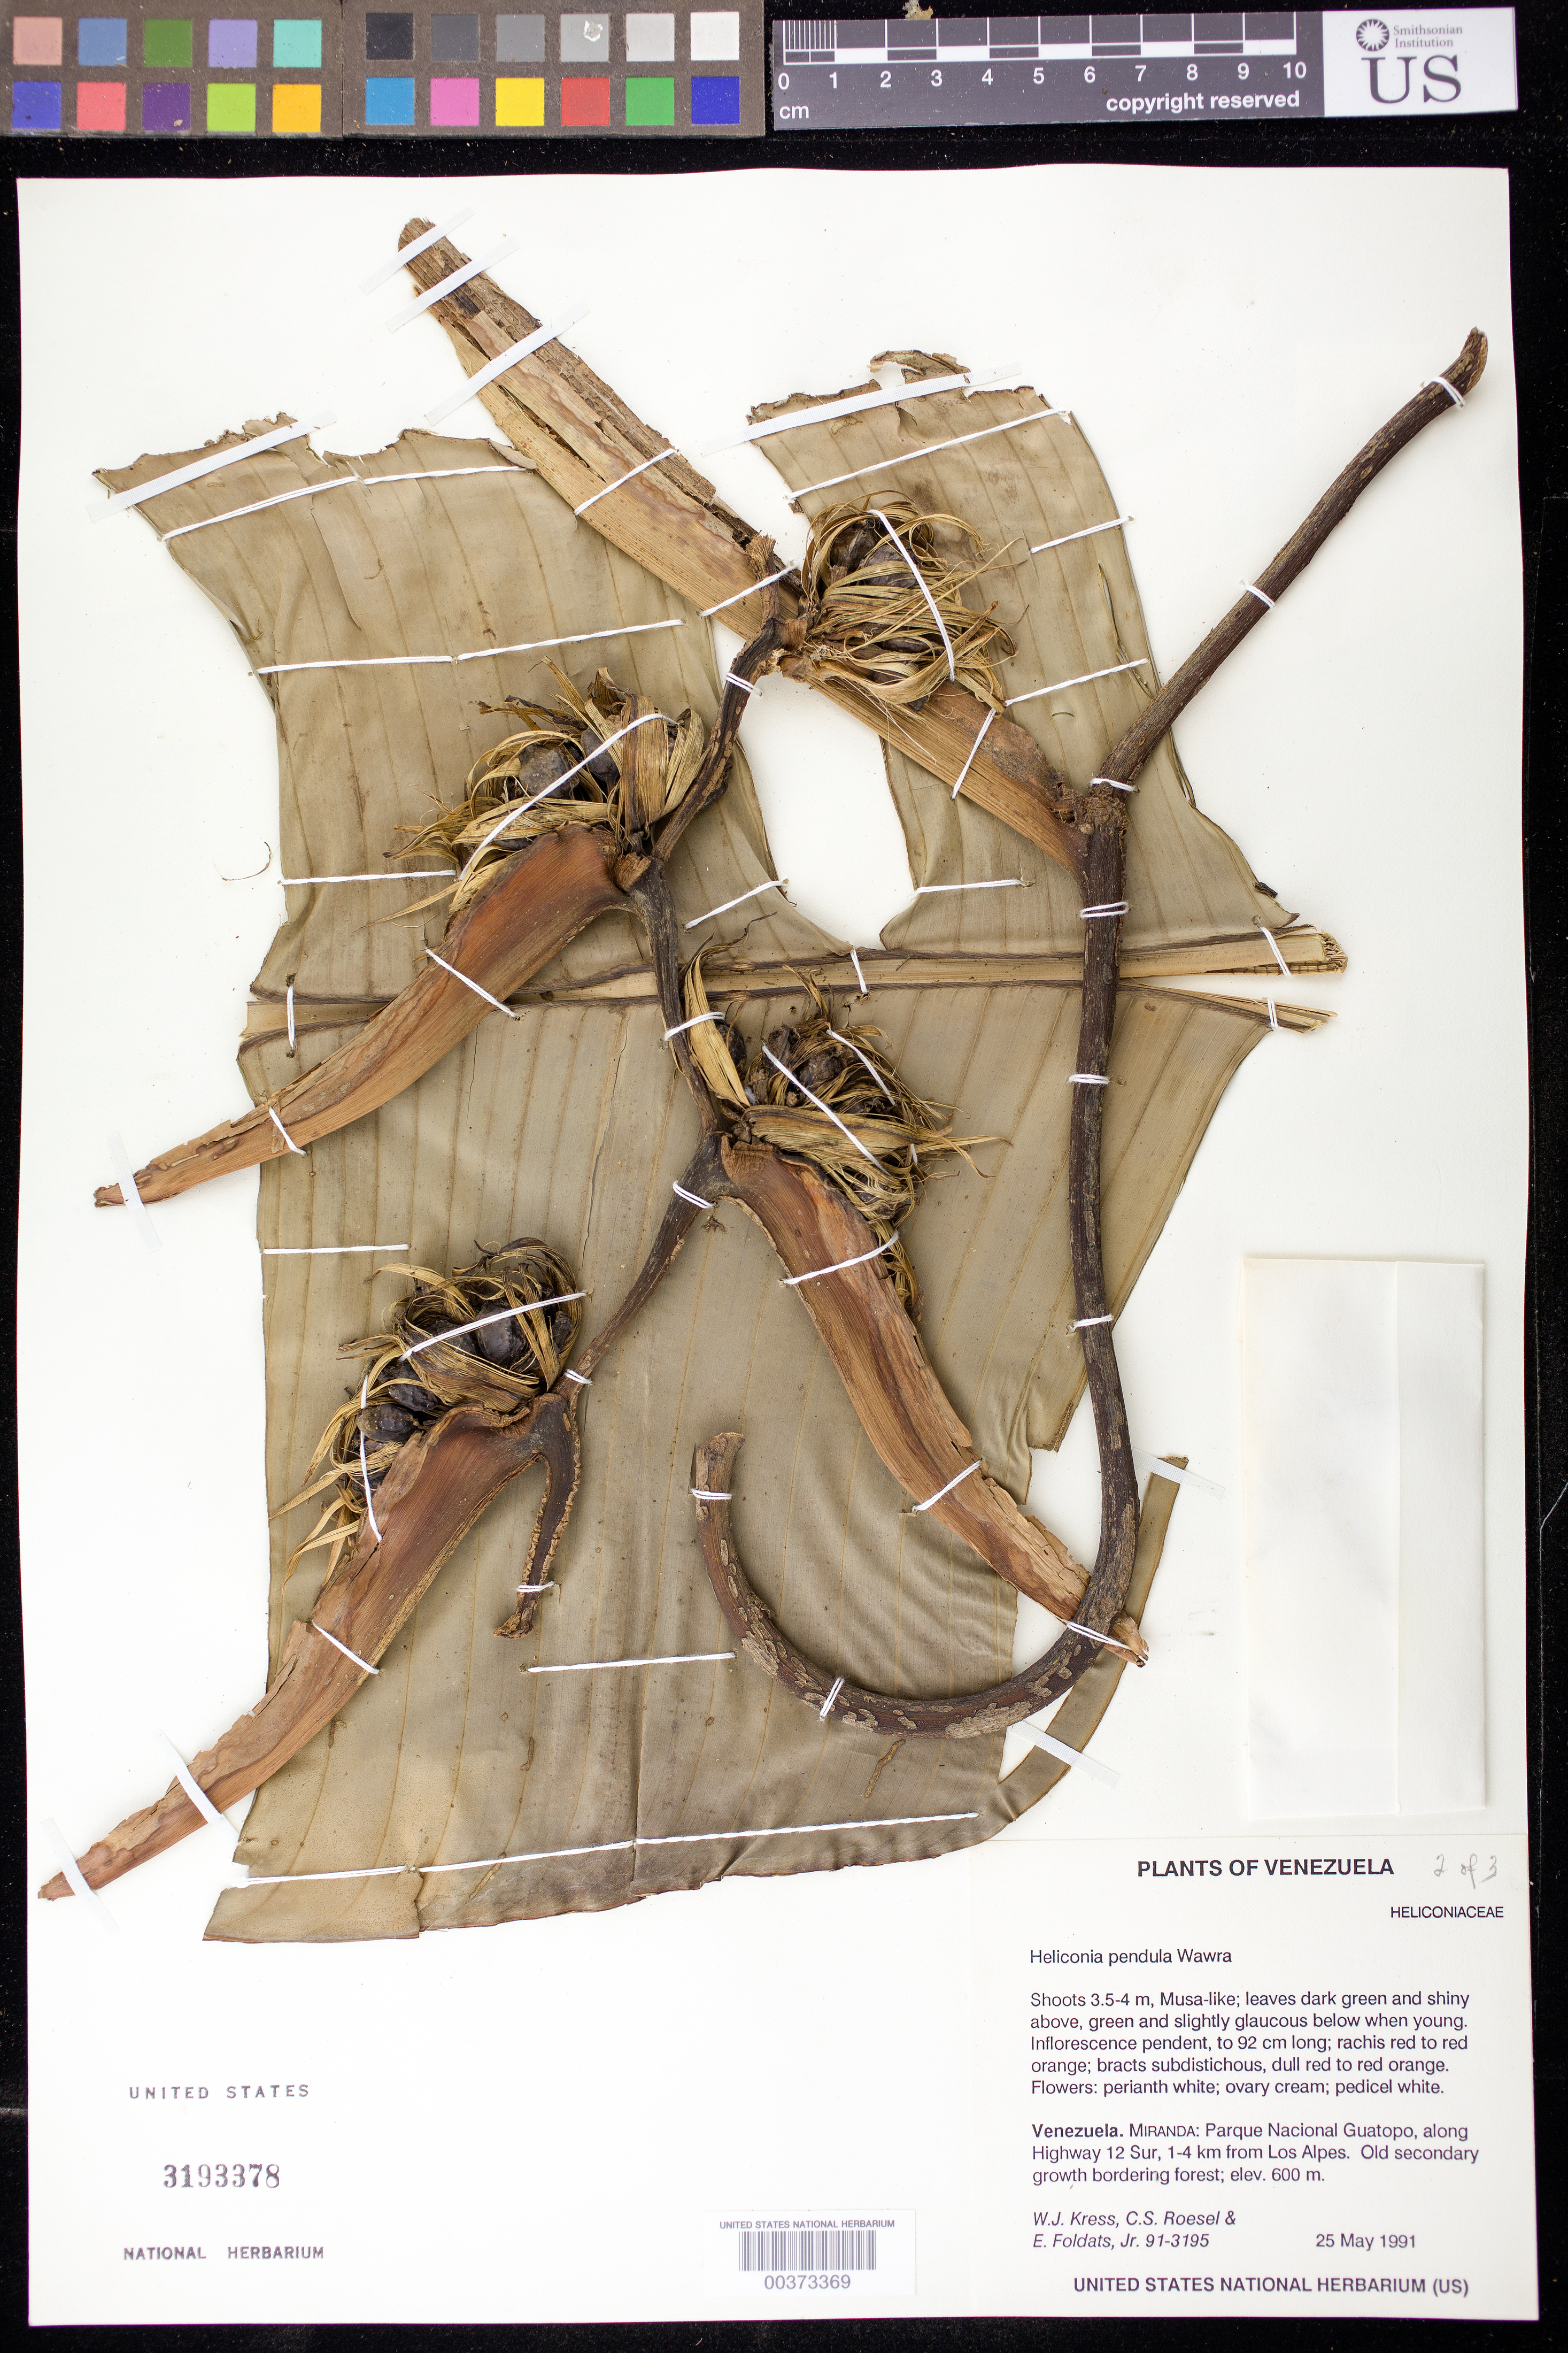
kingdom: Plantae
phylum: Tracheophyta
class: Liliopsida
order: Zingiberales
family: Heliconiaceae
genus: Heliconia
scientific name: Heliconia pendula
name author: Wawra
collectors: W. J. Kress, C. S. Roesel & E. Foldats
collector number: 91-3195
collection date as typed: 25 May 1991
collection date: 1991-05-25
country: Venezuela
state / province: Miranda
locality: Parque nacional guatopo, along hwy 12 sur, 1-4 km from los alpes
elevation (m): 600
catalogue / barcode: US 3193378